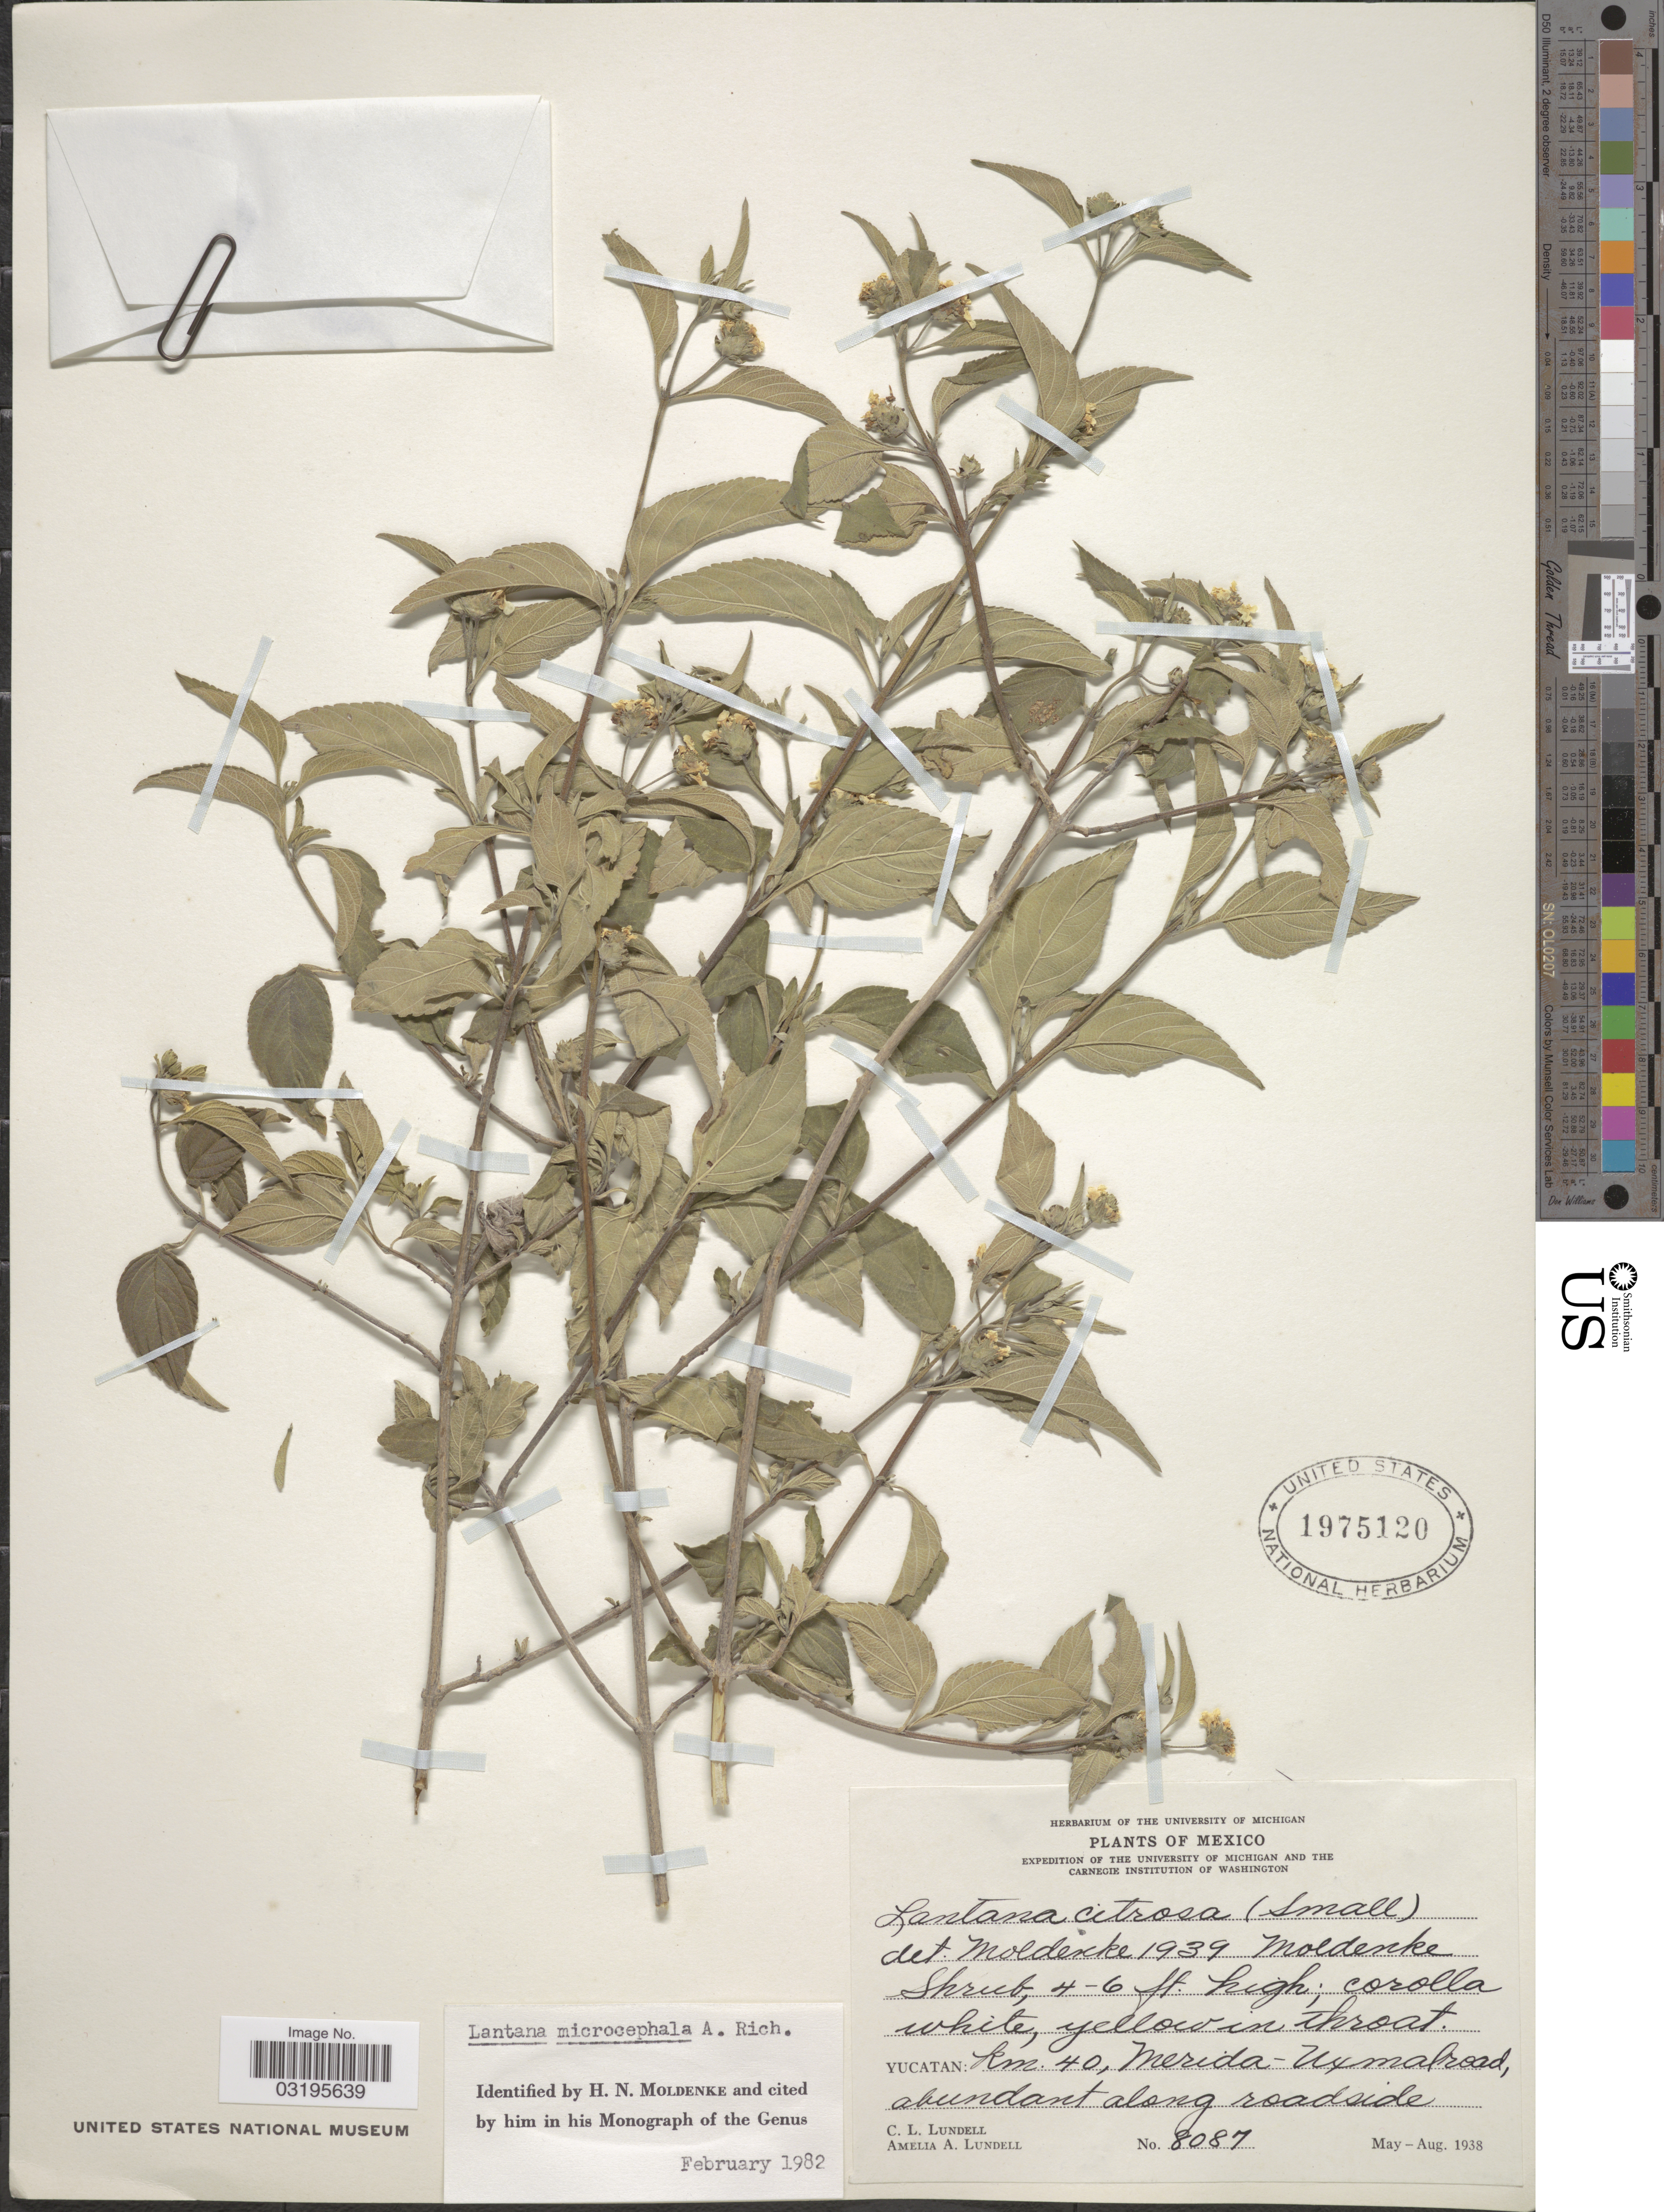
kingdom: Plantae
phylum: Tracheophyta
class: Magnoliopsida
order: Lamiales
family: Verbenaceae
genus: Lantana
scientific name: Lantana microcephala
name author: A. Rich. in Sagra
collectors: C. L. Lundell & A. A. Lundell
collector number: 8087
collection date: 1938-05/1938-08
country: Mexico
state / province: Yucatán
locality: Km. 40, Merida - Uxmal road, abundant along roadside.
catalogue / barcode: US 1975120